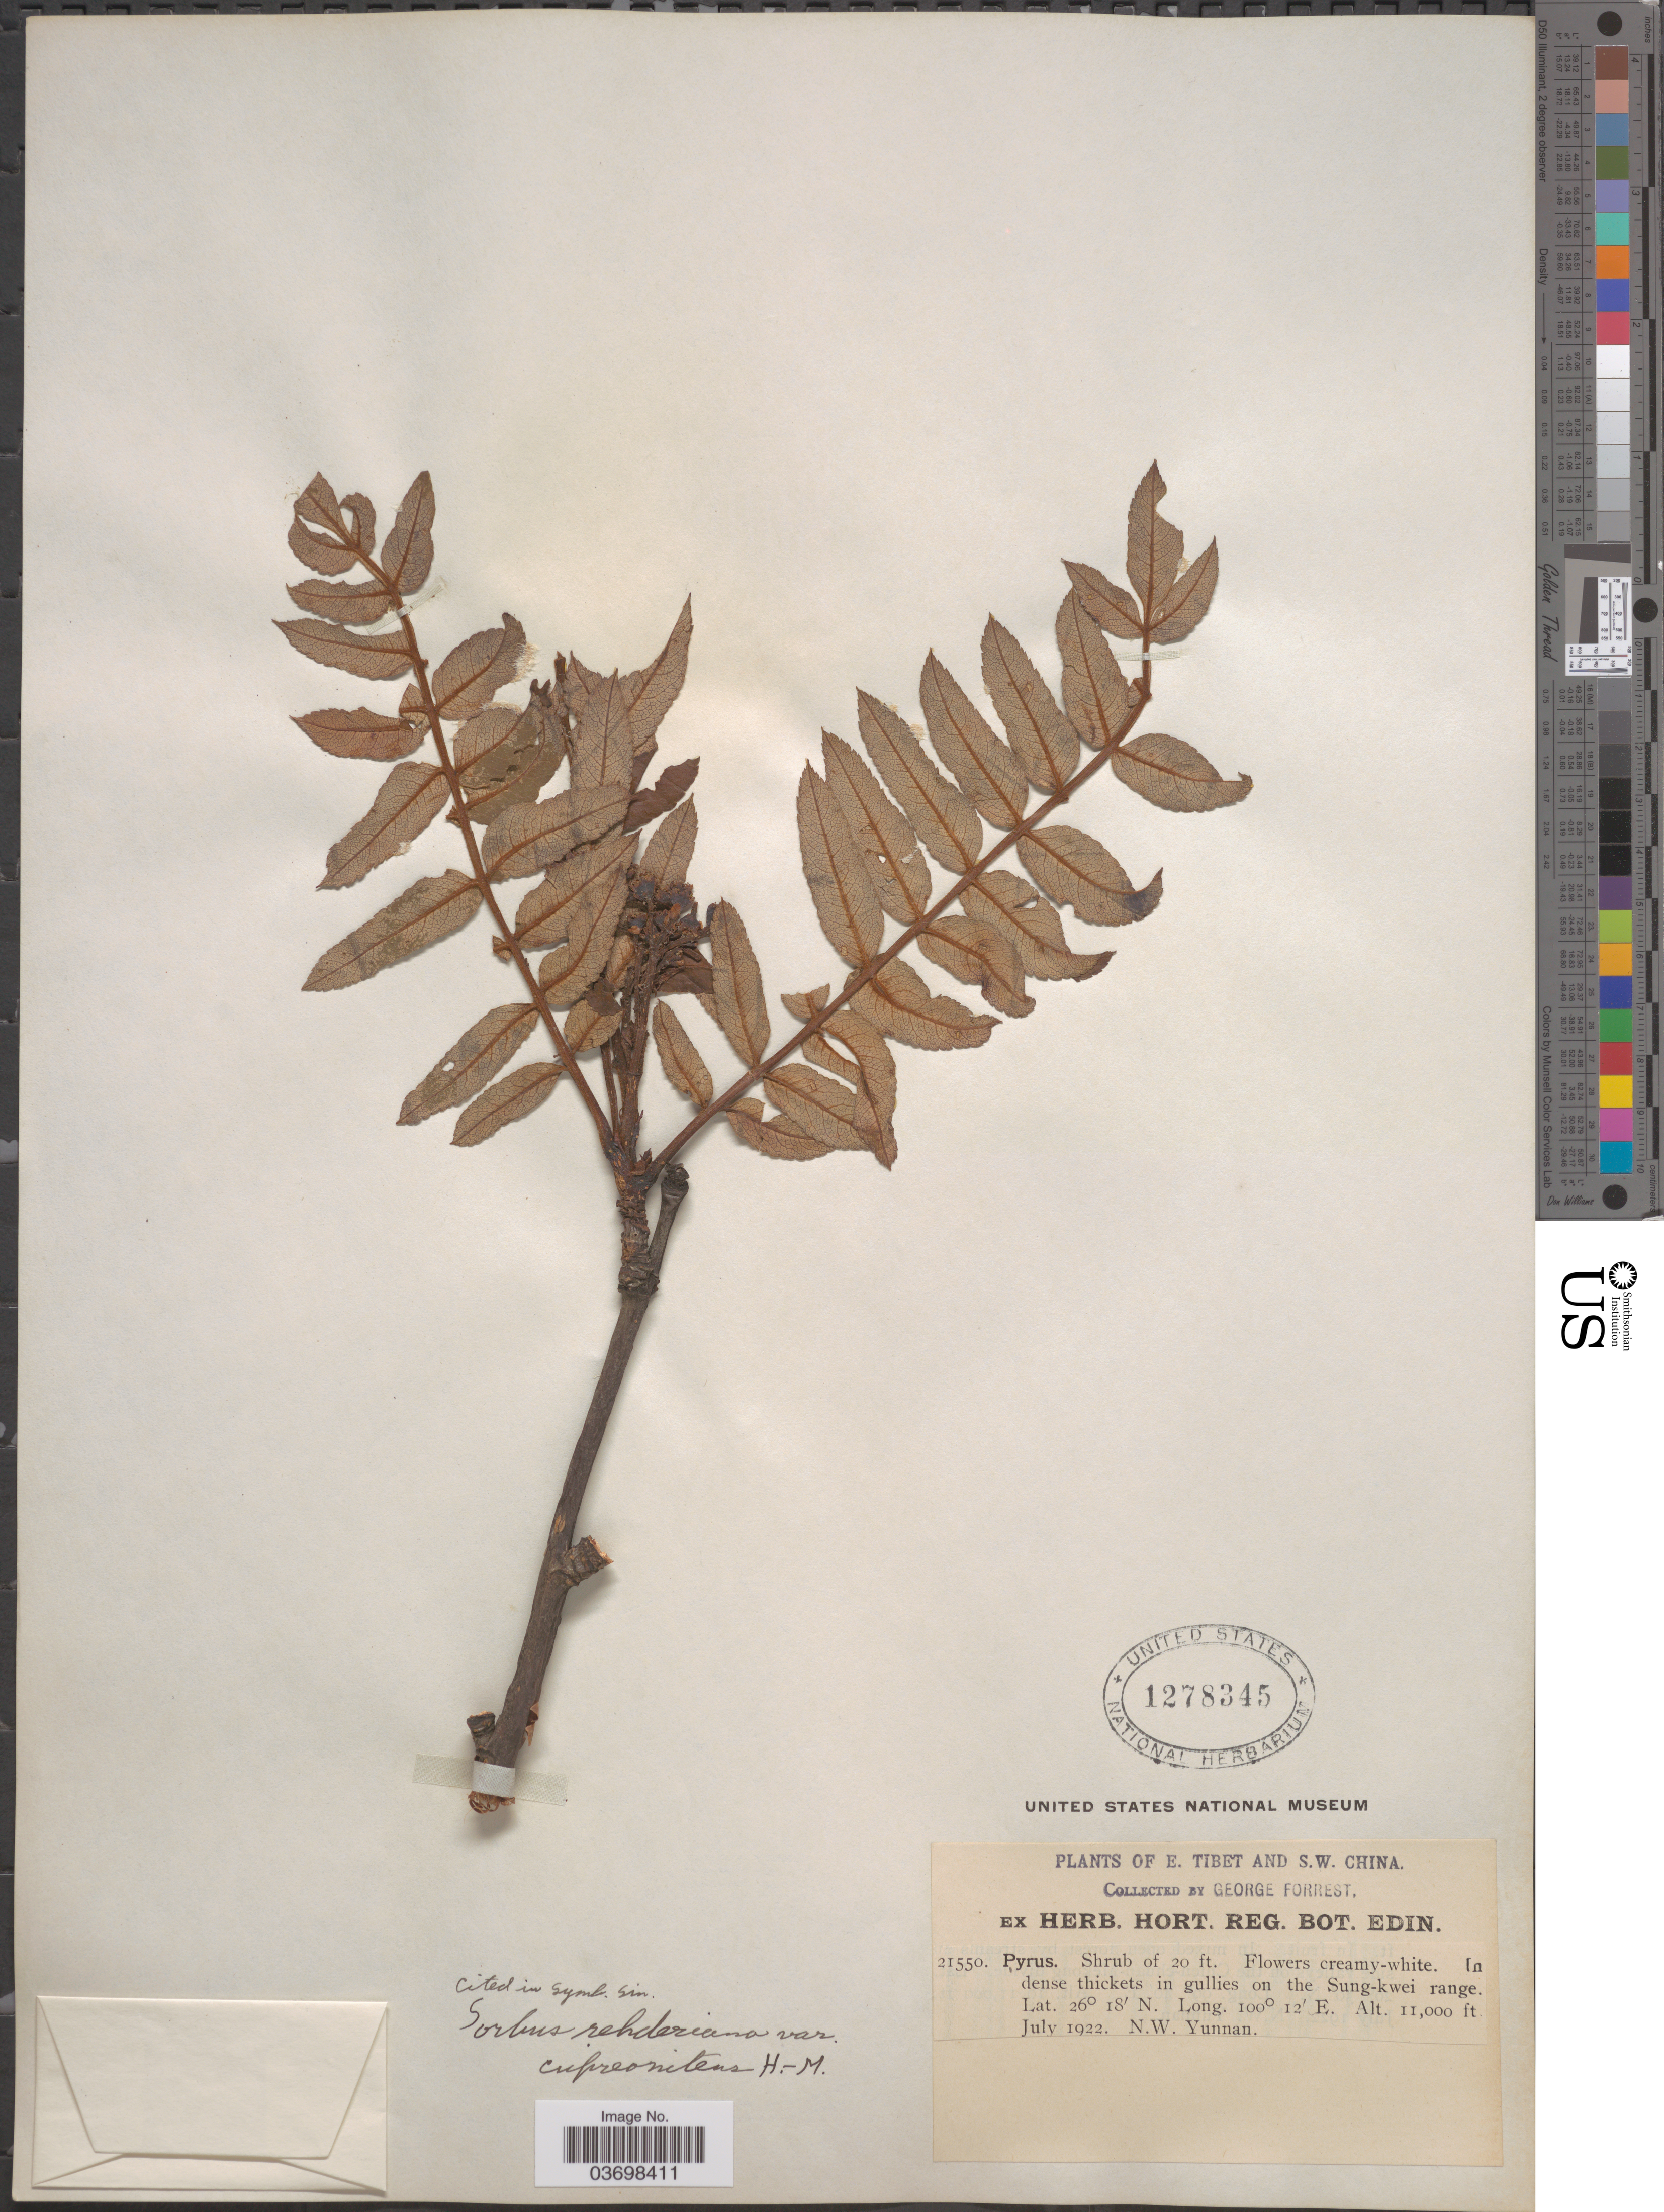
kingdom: Plantae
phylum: Tracheophyta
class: Magnoliopsida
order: Rosales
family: Rosaceae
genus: Sorbus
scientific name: Sorbus rehderiana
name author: Koehne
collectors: G. Forrest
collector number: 21550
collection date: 1922-07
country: China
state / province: Yunnan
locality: China. In gullies on the Sung-kwei range. N.W. Yunnan.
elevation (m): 3353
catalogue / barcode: US 1278345